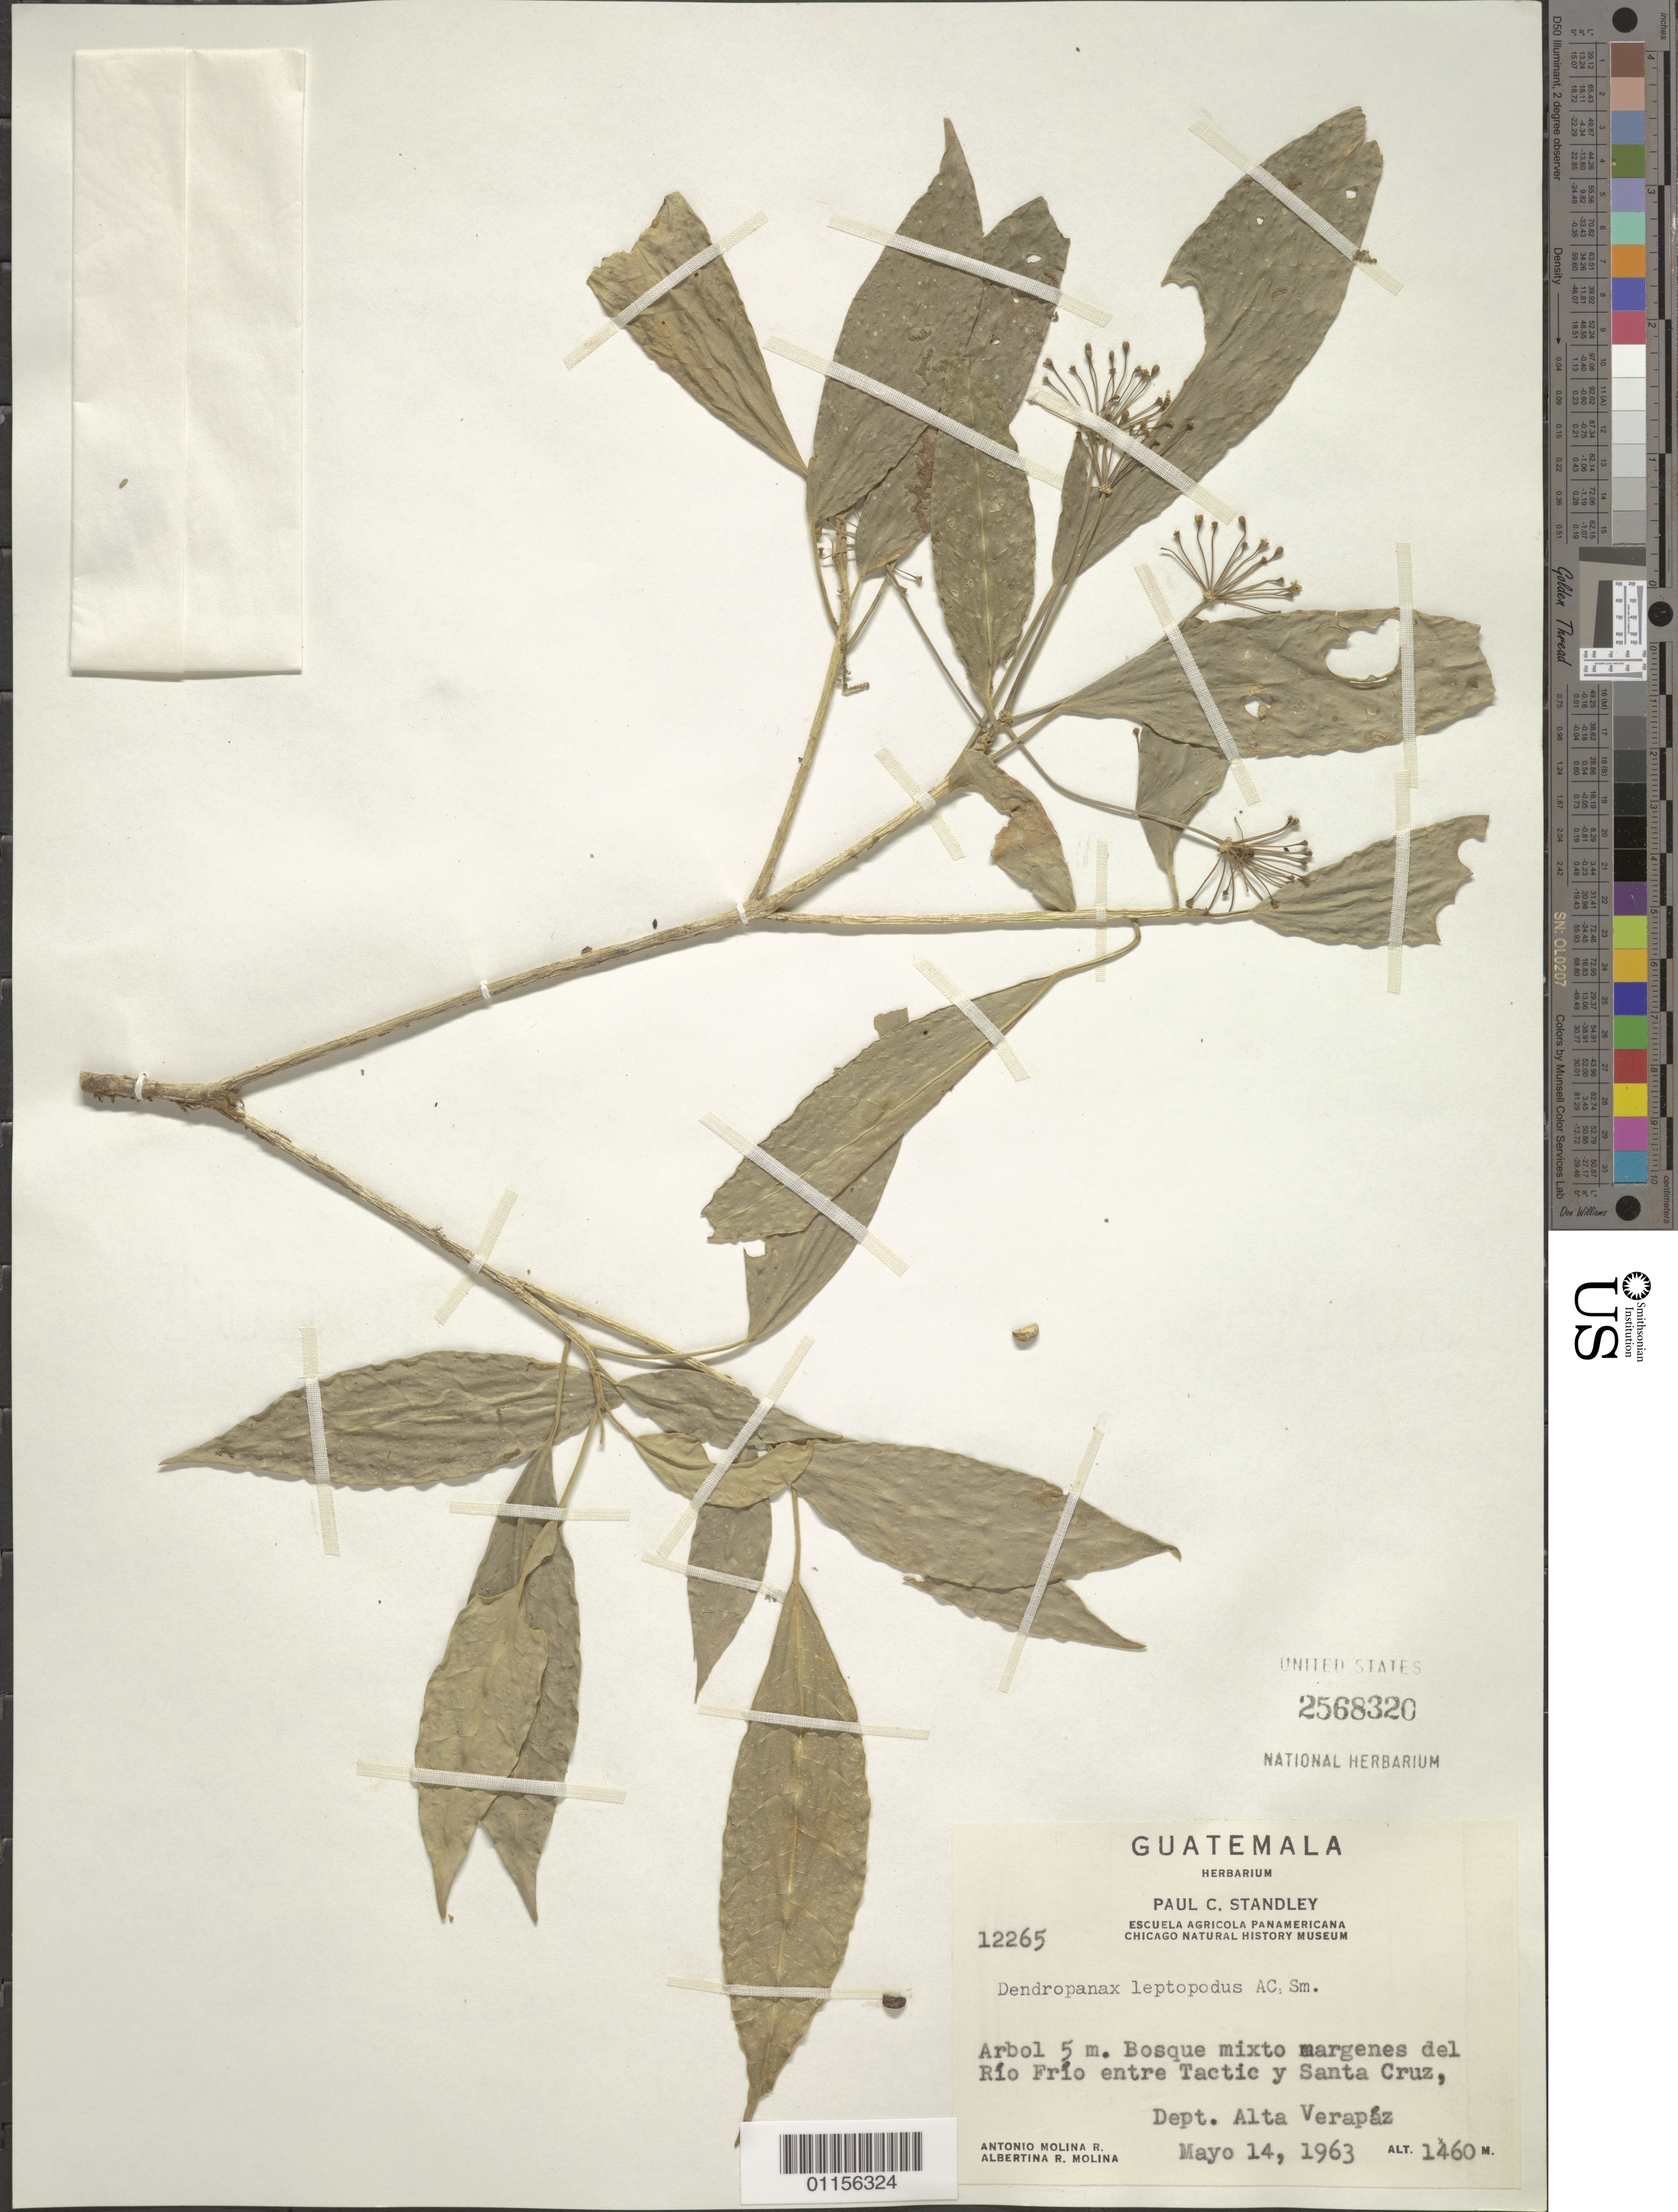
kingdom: Plantae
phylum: Tracheophyta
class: Magnoliopsida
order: Apiales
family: Araliaceae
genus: Dendropanax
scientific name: Dendropanax leptopodus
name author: (Donn. Sm.) A.C. Sm.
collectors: A. Molina R. & A. R. Molina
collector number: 12265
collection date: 1963-05-14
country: Guatemala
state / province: Alta Verapaz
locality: Rio Frio entre Tactic y Santa Cruz.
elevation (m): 1460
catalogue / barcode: US 2568320